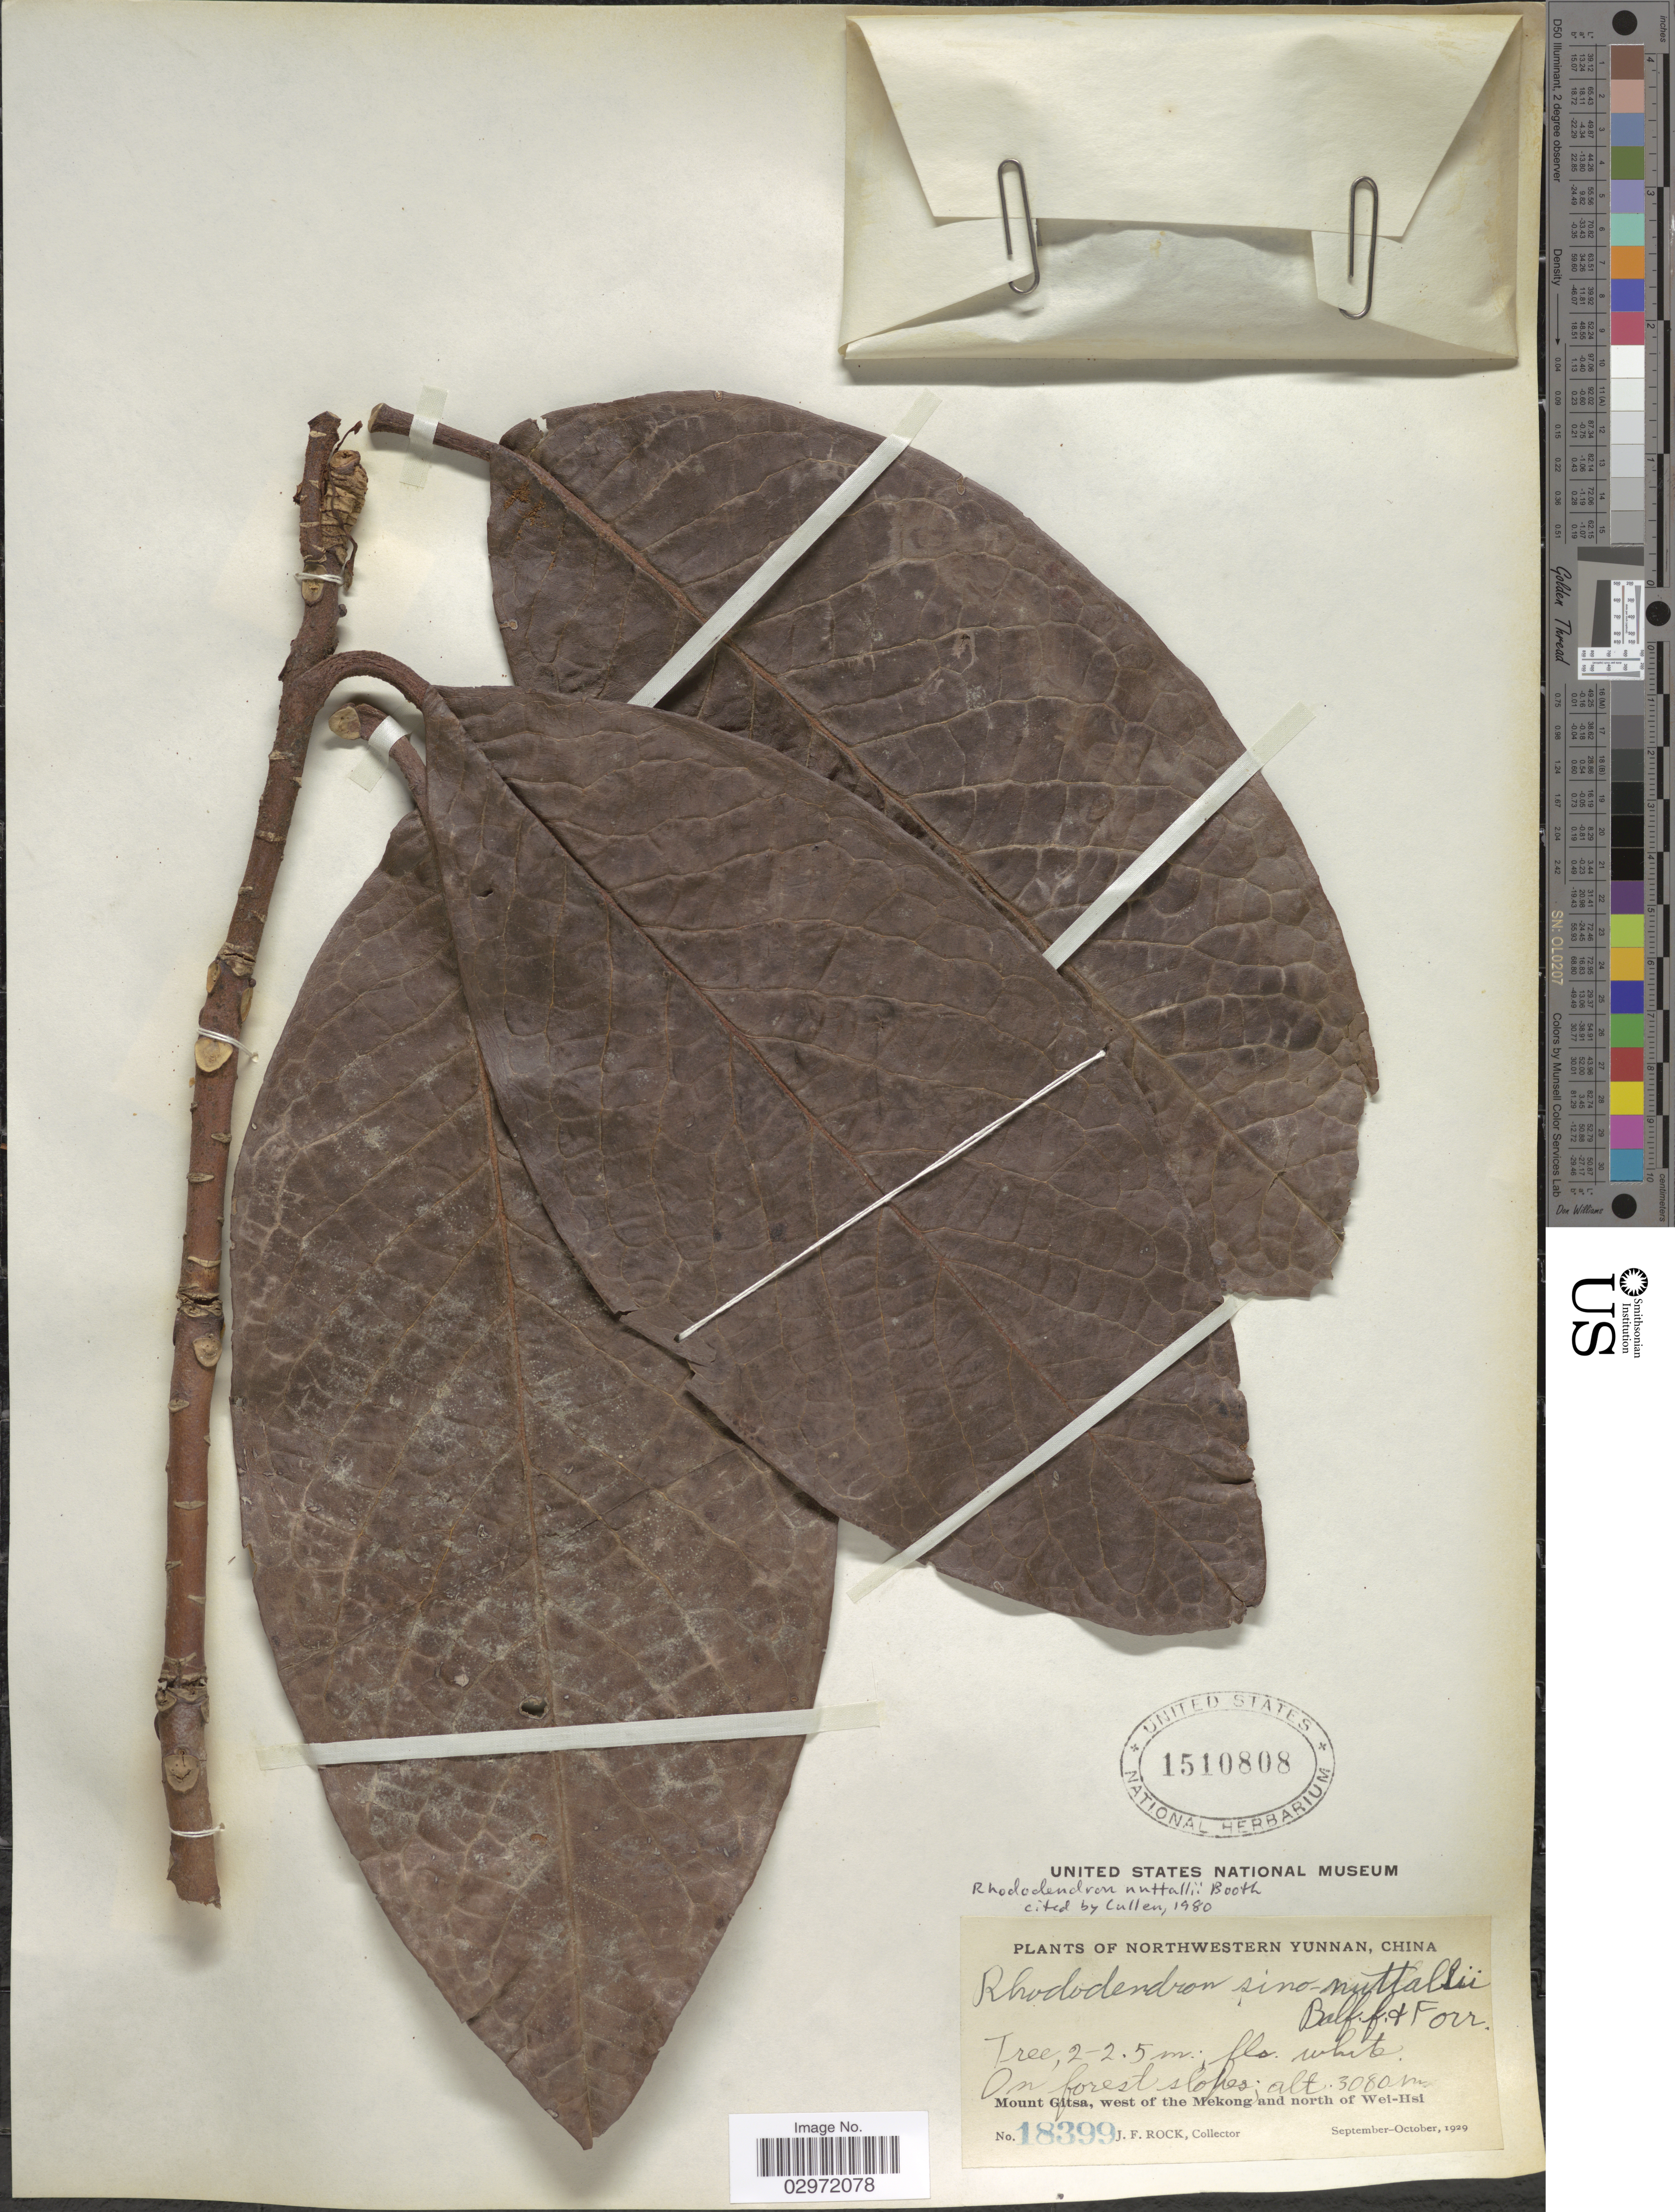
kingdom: Plantae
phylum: Tracheophyta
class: Magnoliopsida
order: Ericales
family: Ericaceae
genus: Rhododendron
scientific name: Rhododendron nuttallii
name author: Booth ex Nutt.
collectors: J. Rock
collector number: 18399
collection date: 1929-09/1929-10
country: China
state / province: Yunnan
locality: Northwestern Yunnan. Mount Gitsa, west of the Mekong and north of Wi-Hsie.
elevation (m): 3080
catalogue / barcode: US 1510808